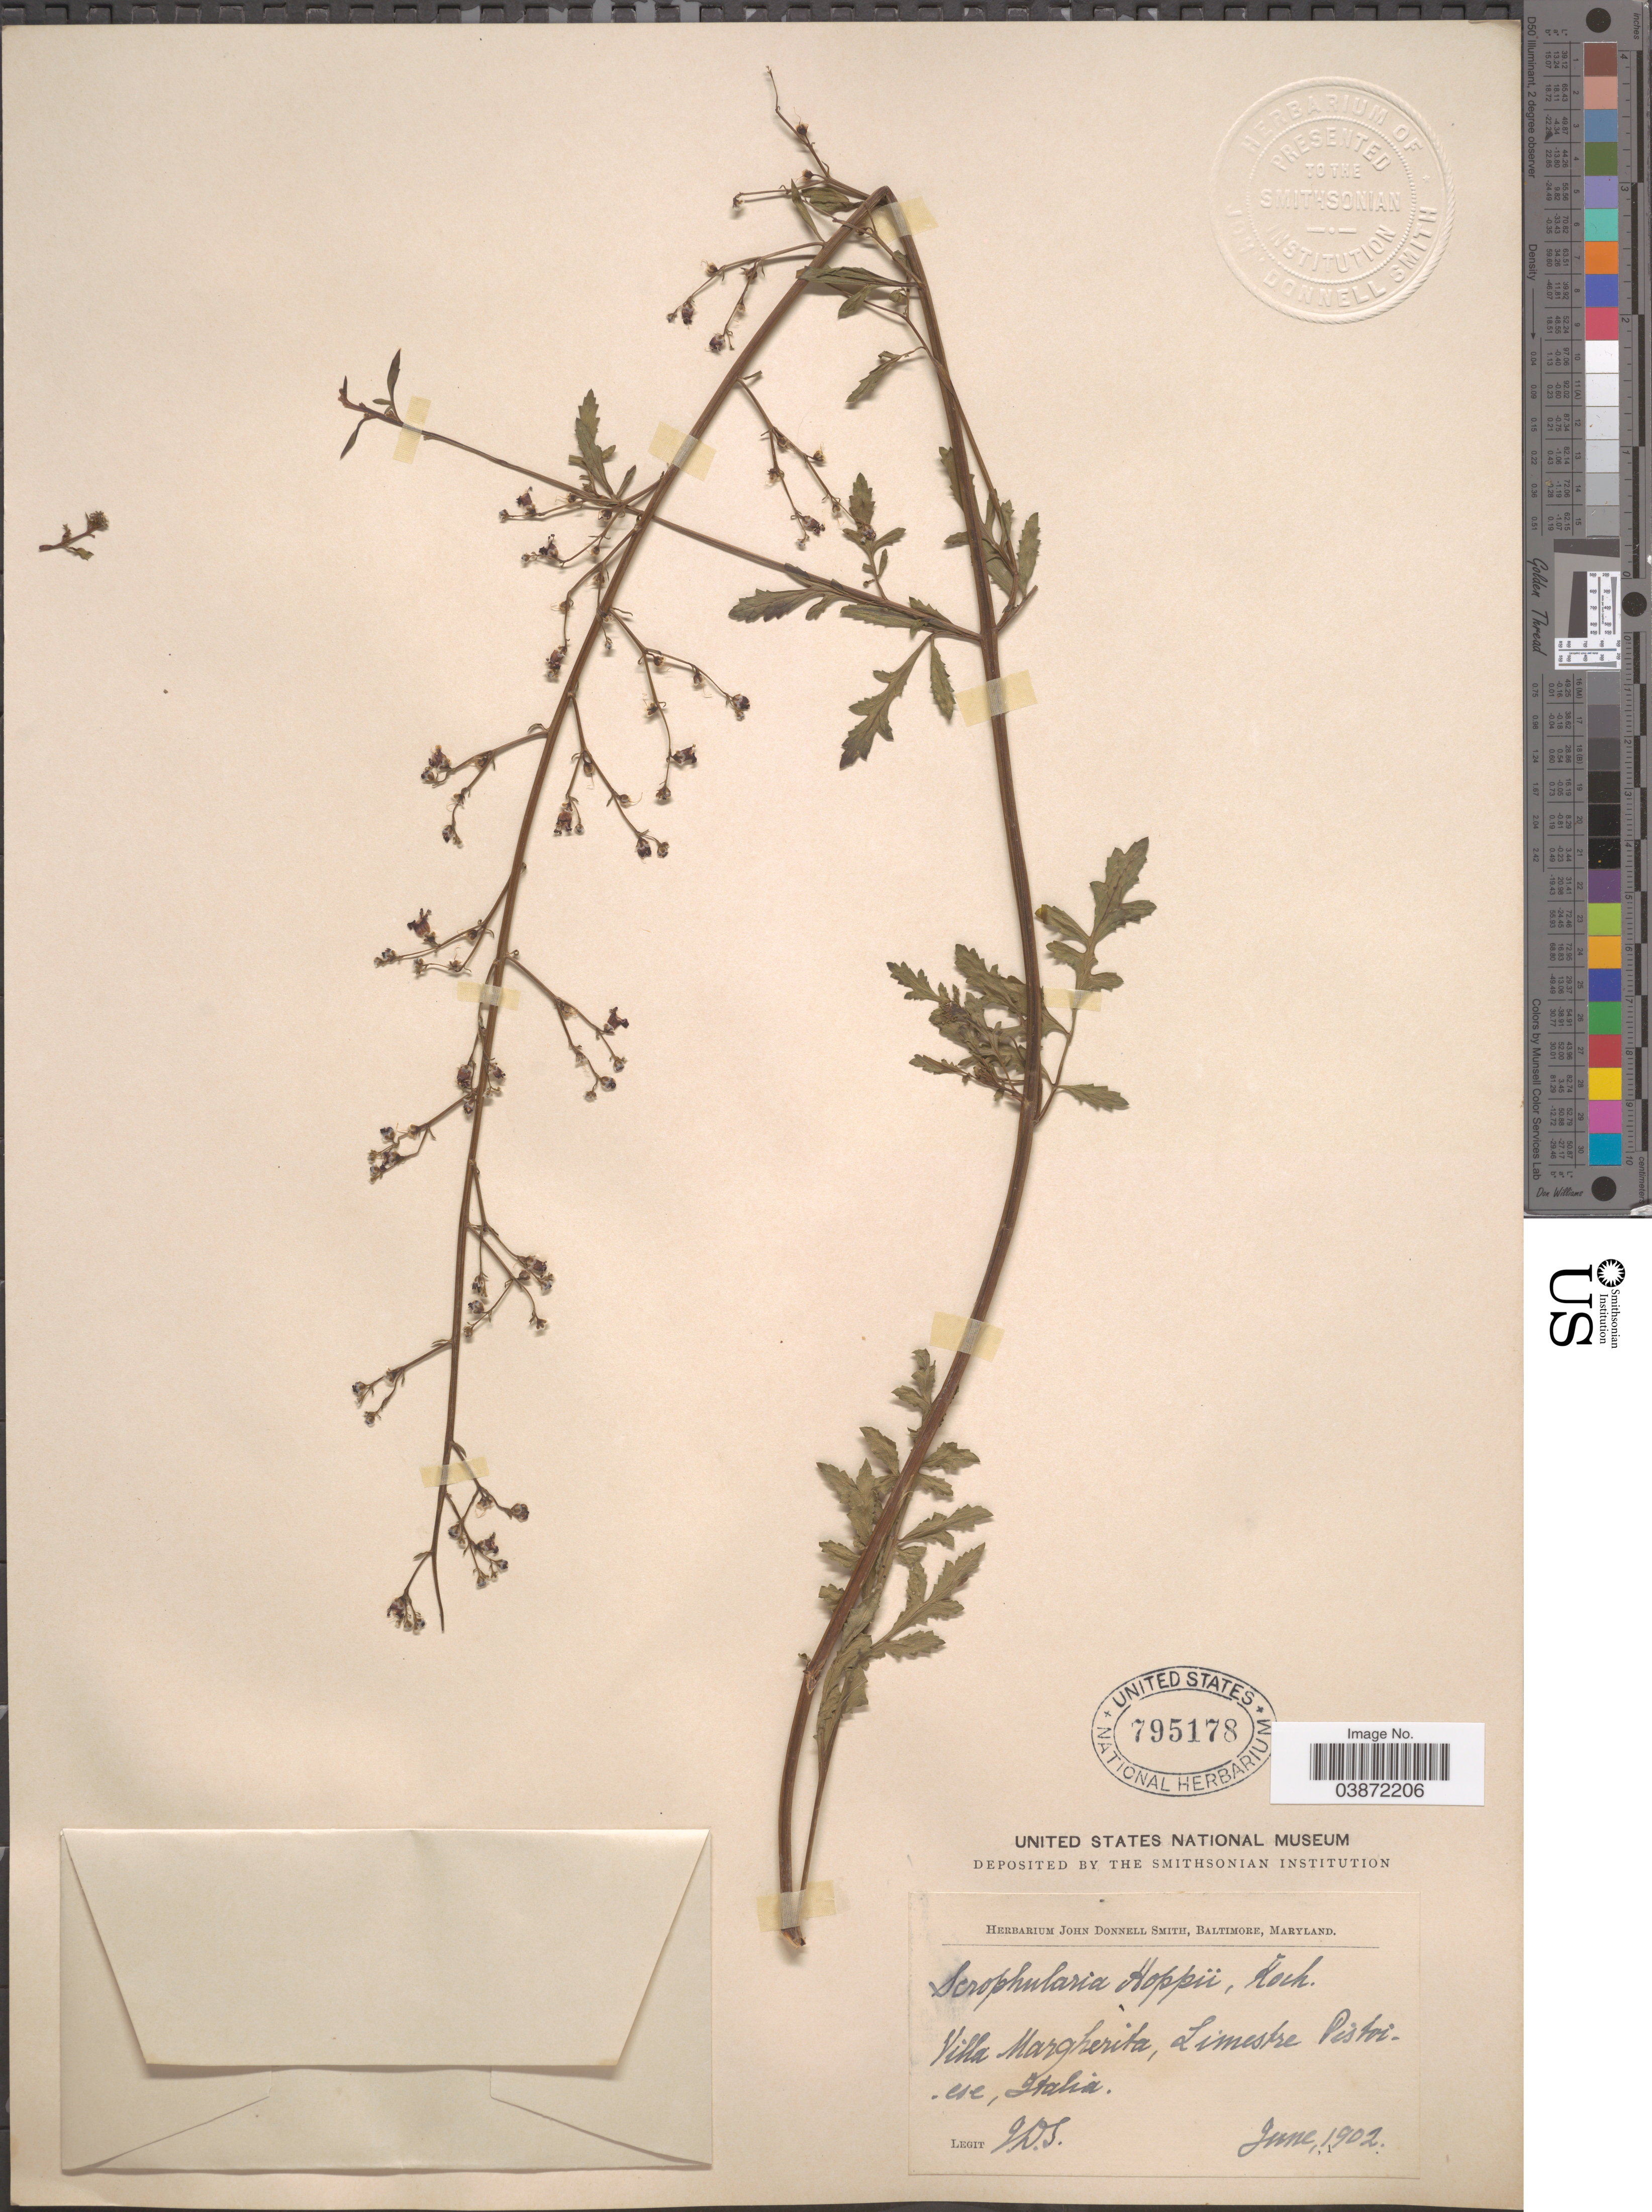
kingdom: Plantae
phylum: Tracheophyta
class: Magnoliopsida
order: Lamiales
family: Scrophulariaceae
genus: Scrophularia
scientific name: Scrophularia hoppii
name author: W.D.J. Koch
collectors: J. Donnell Smith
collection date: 1902-06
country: Italy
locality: Villa Margherita, Limistre Pistoi-ese.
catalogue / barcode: US 795178